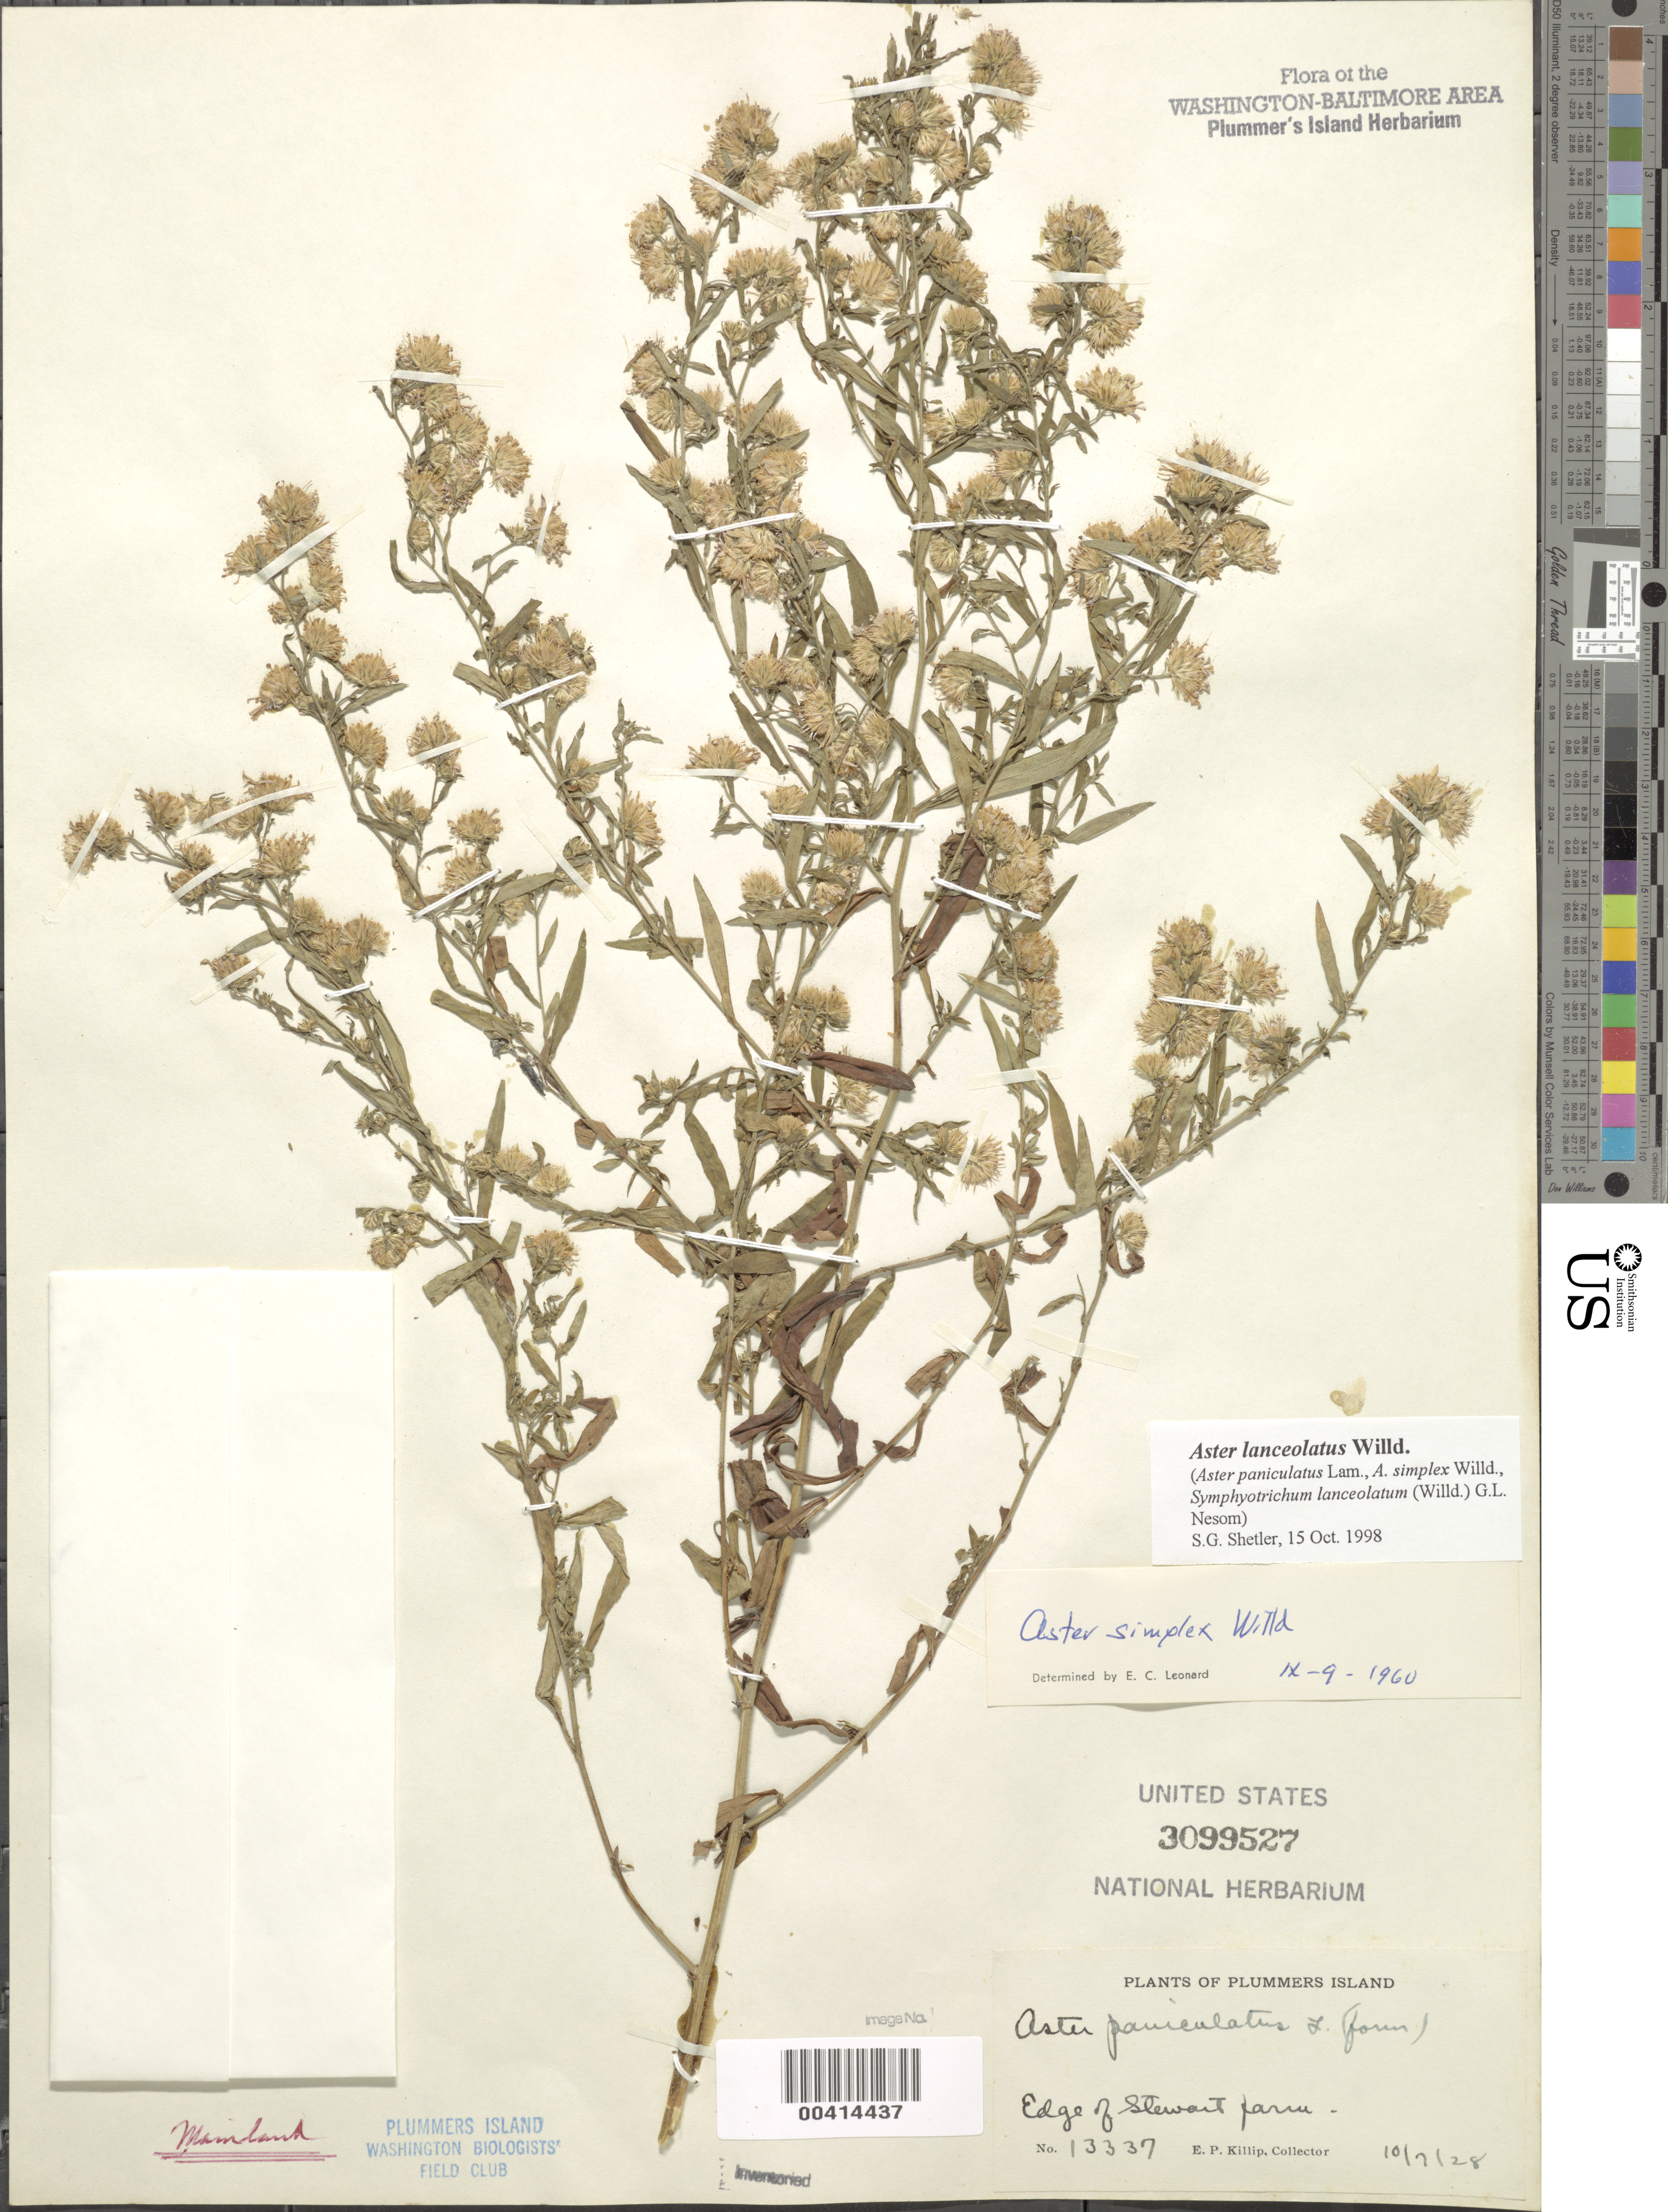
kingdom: Plantae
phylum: Tracheophyta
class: Magnoliopsida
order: Asterales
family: Asteraceae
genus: Symphyotrichum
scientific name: Symphyotrichum lanceolatum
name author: (Willd.) G.L. Nesom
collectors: E. P. Killip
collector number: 13337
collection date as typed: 07 Oct 1928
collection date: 1928-10-07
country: United States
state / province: Maryland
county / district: Montgomery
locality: Plummer's Island; mainland, edge of Stewart Farm Plummer's Island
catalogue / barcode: US 3099527